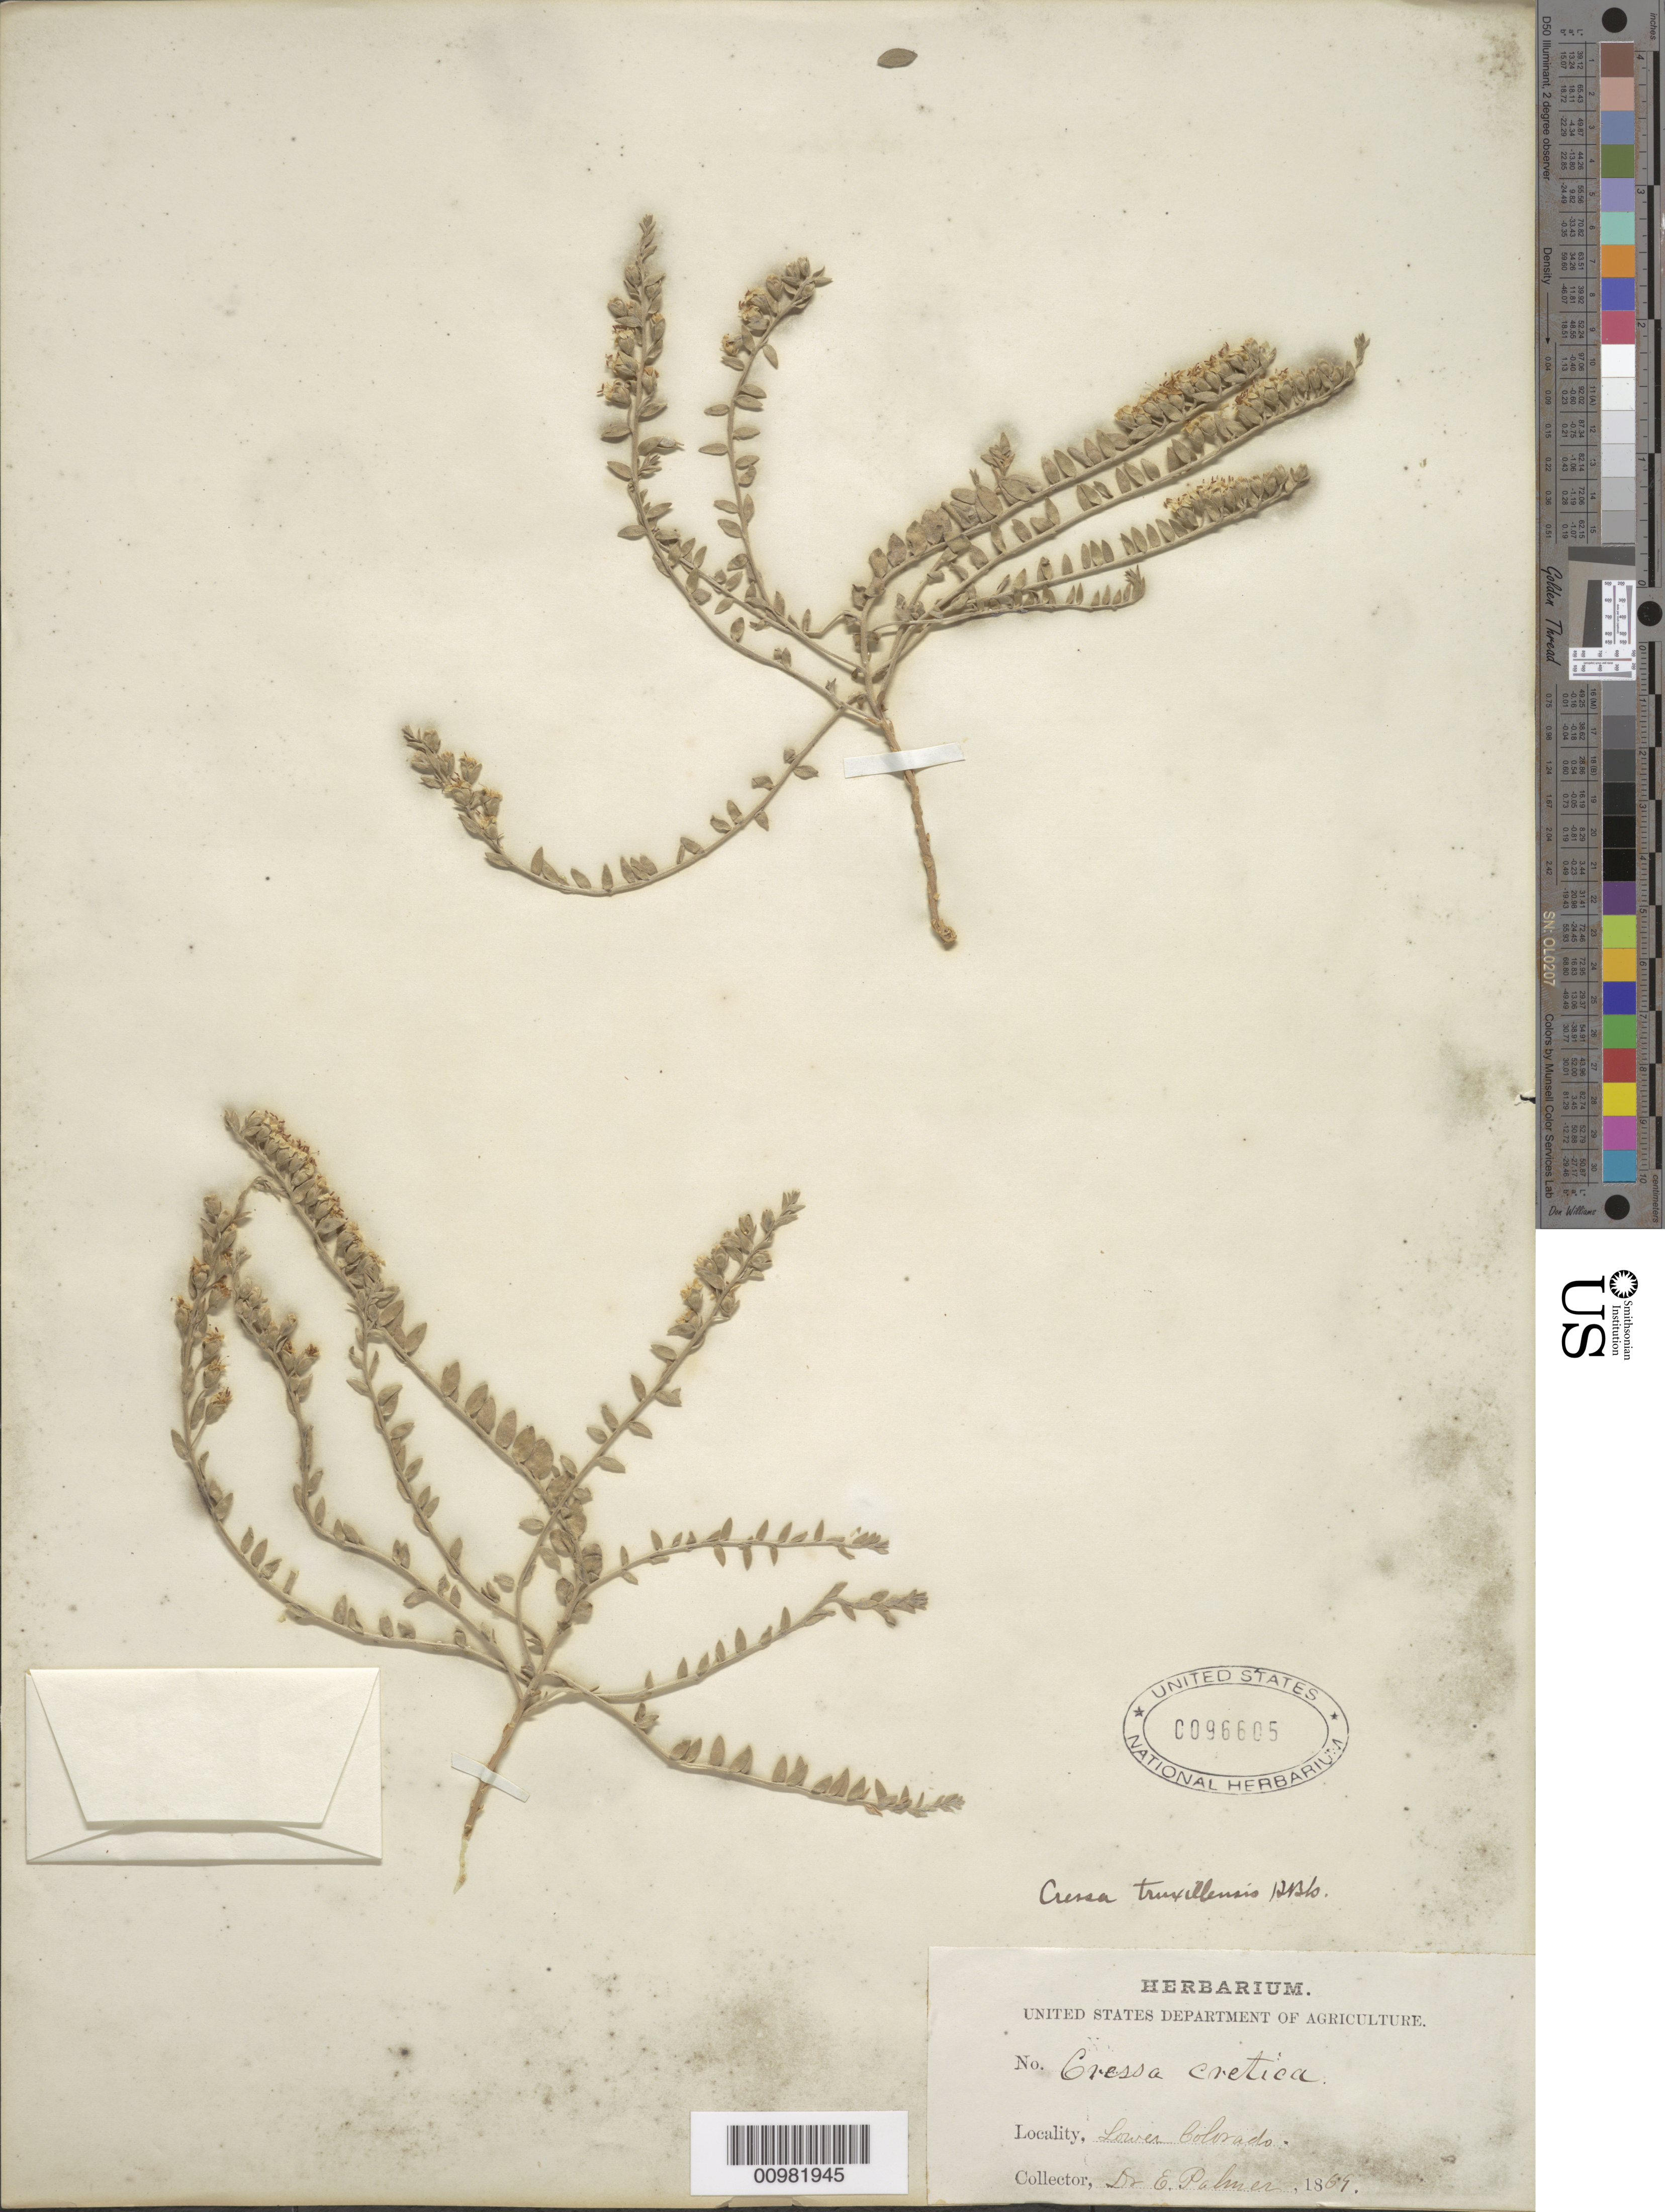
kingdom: Plantae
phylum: Tracheophyta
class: Magnoliopsida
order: Solanales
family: Convolvulaceae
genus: Cressa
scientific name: Cressa truxillensis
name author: Kunth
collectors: E. Palmer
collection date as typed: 1869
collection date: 1869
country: United States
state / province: Arizona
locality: Lower Colorado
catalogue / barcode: US 96605